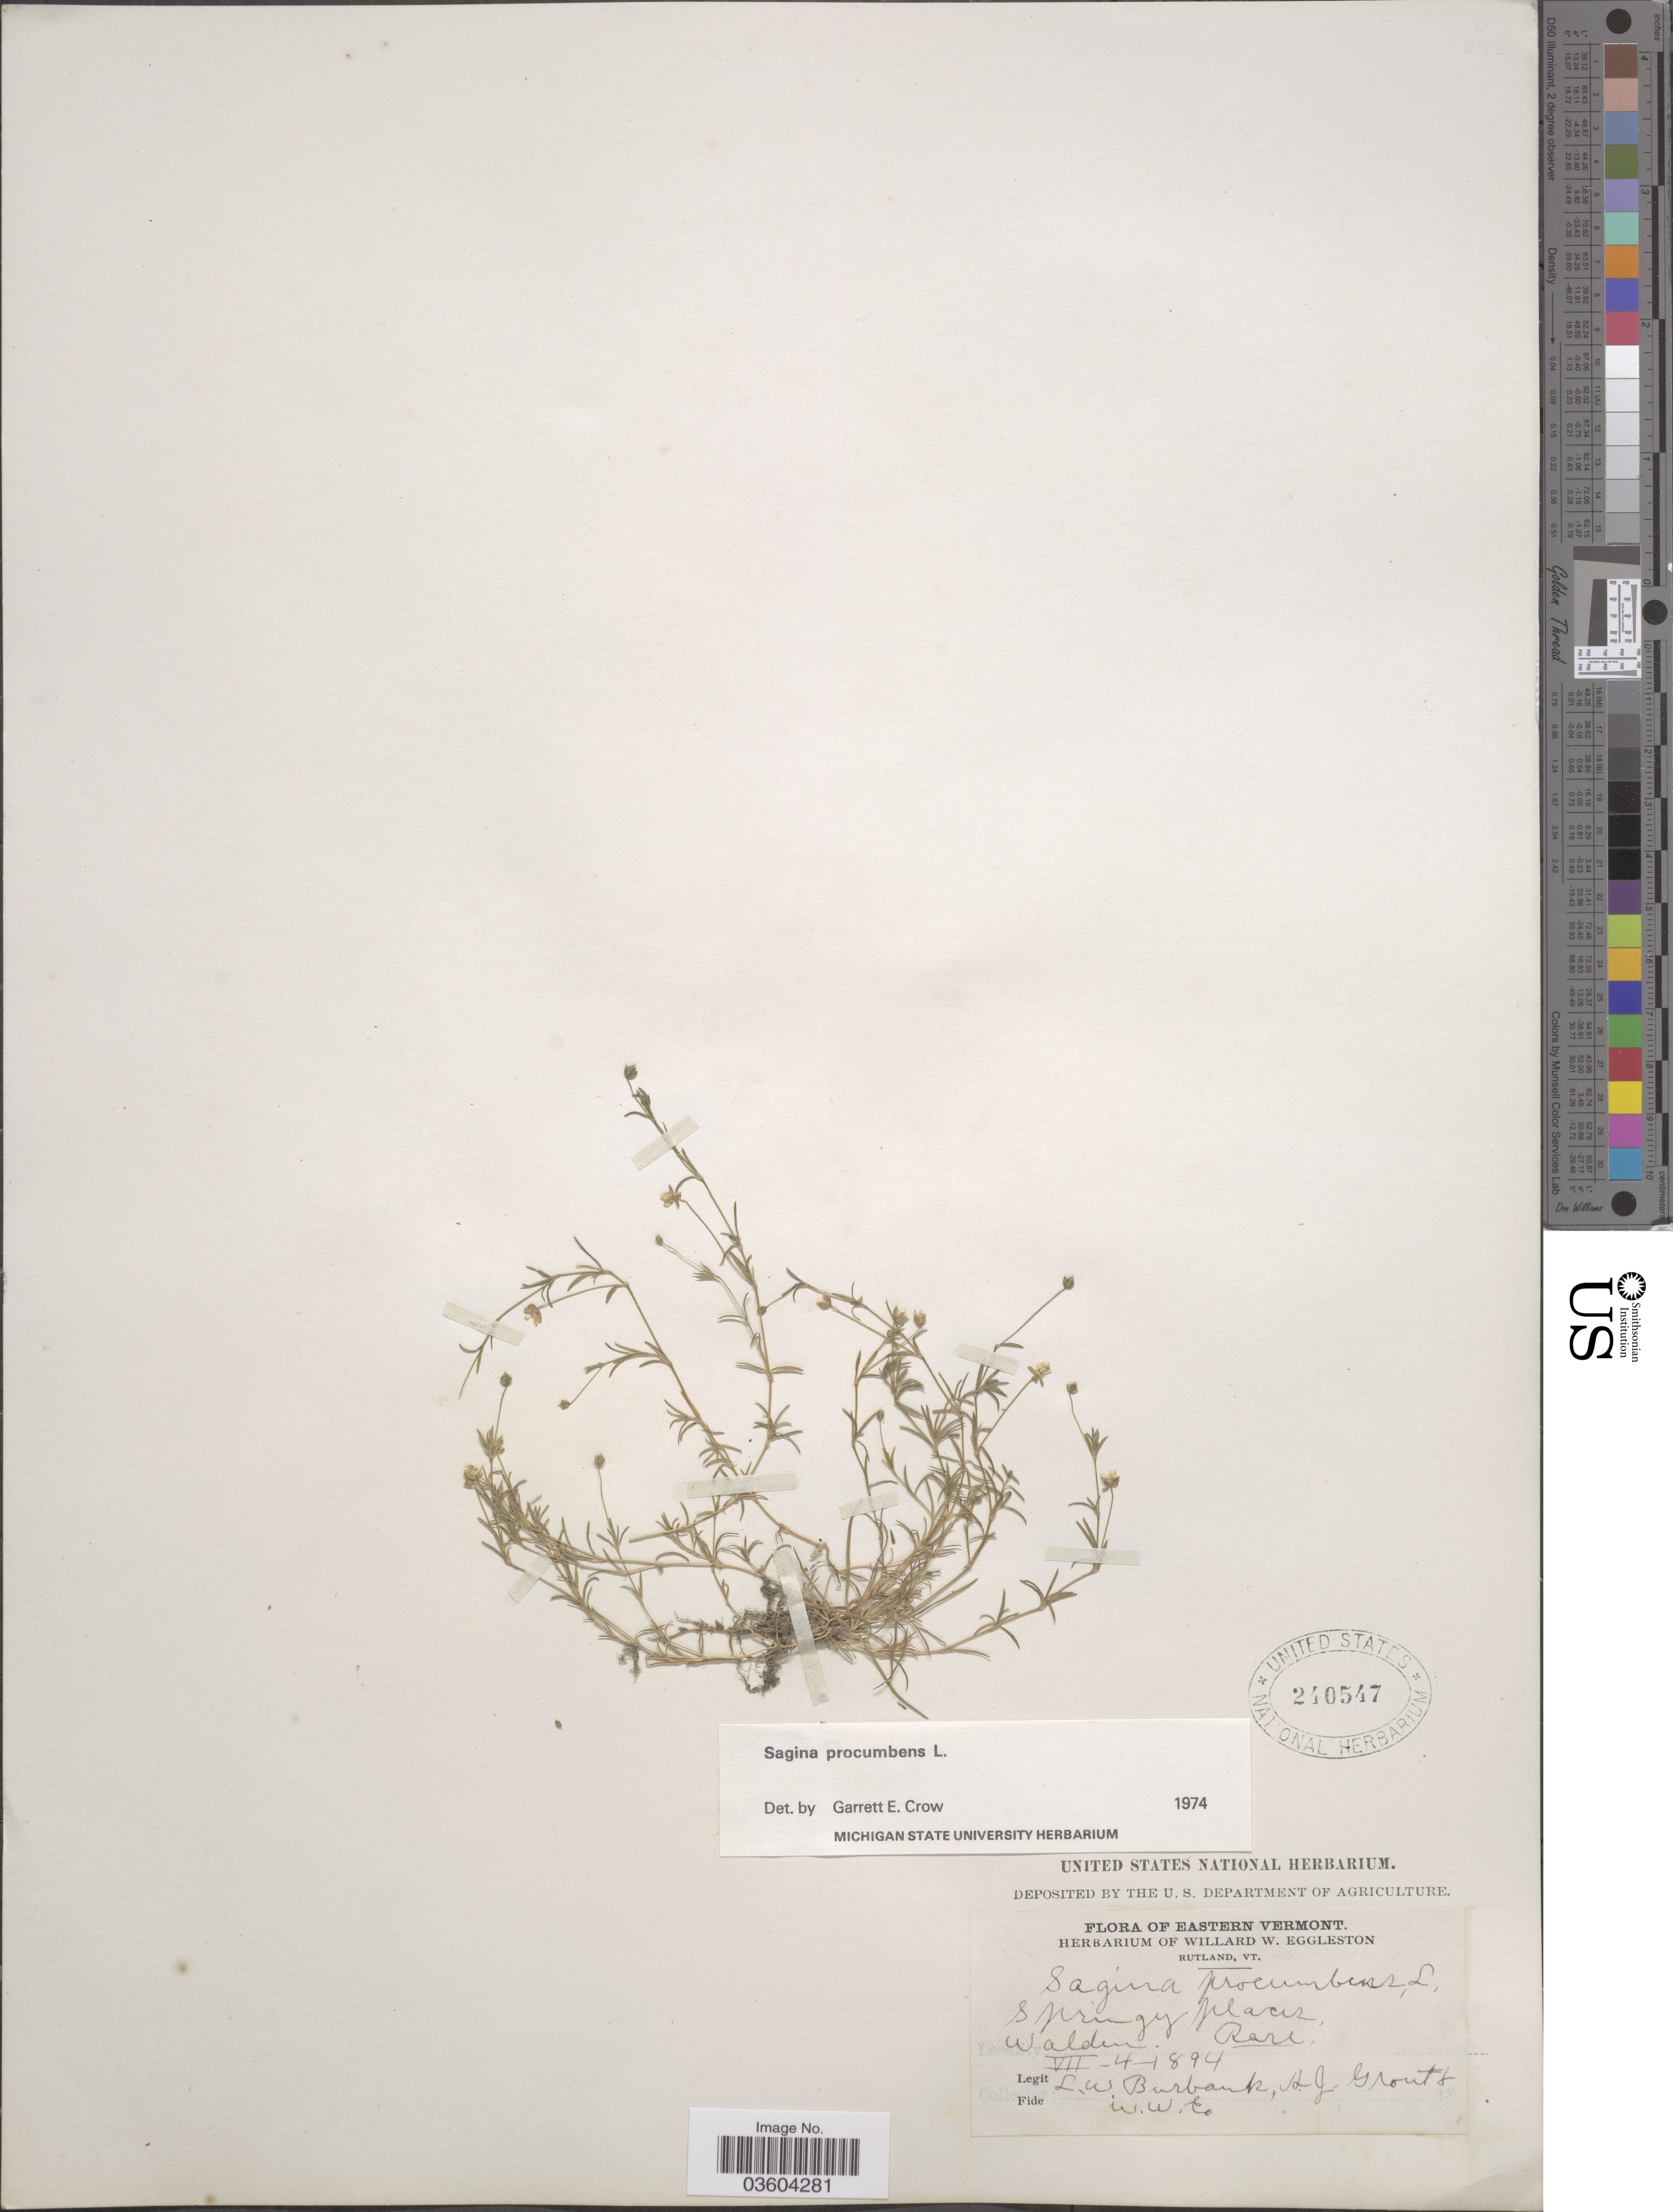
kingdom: Plantae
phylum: Tracheophyta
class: Magnoliopsida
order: Caryophyllales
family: Caryophyllaceae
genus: Sagina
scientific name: Sagina procumbens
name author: L.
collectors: L. Burbank, A. J. Grout & W. W. Eggleston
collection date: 1894-07-04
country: United States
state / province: Vermont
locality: Eastern Vermont. Springy places, Walden.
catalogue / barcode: US 240547